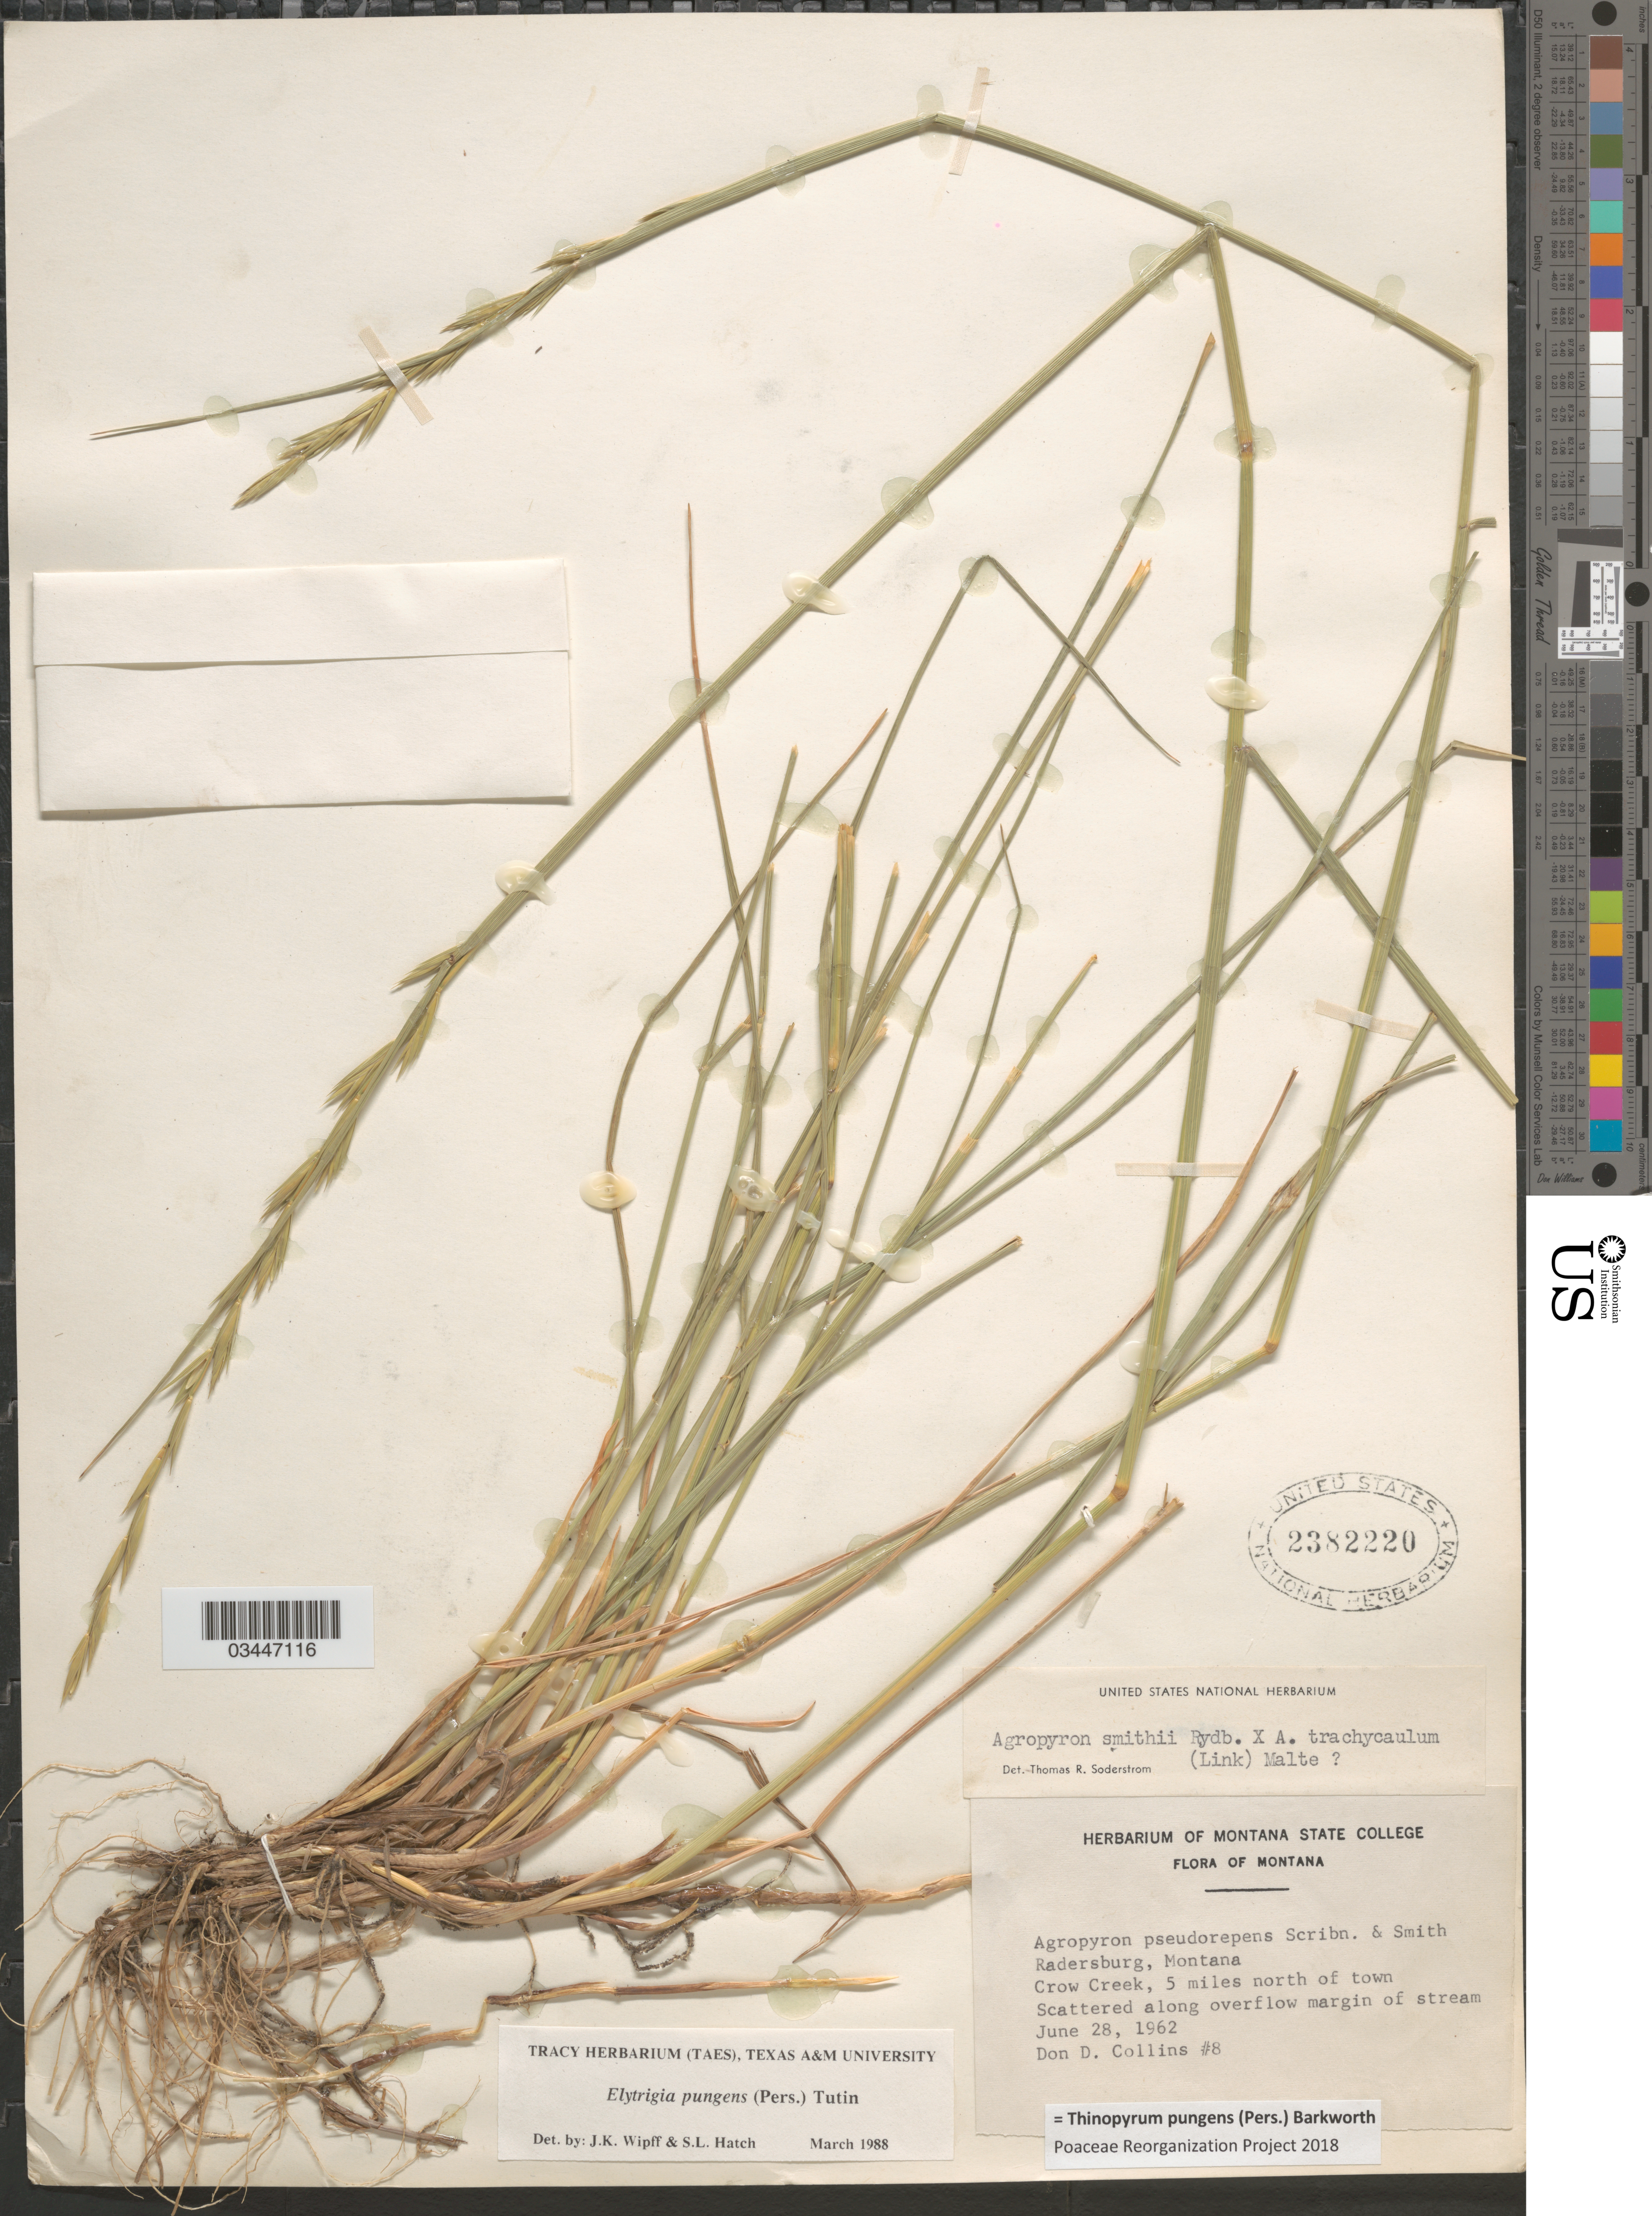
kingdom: Plantae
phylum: Tracheophyta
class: Liliopsida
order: Poales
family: Poaceae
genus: Thinopyrum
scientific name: Thinopyrum pungens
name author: (Pers.) Barkworth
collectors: D. Collins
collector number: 8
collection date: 1962-06-28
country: United States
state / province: Montana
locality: Radersburg. Crow Creek, 5 miles north of town.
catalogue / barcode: US 2382220